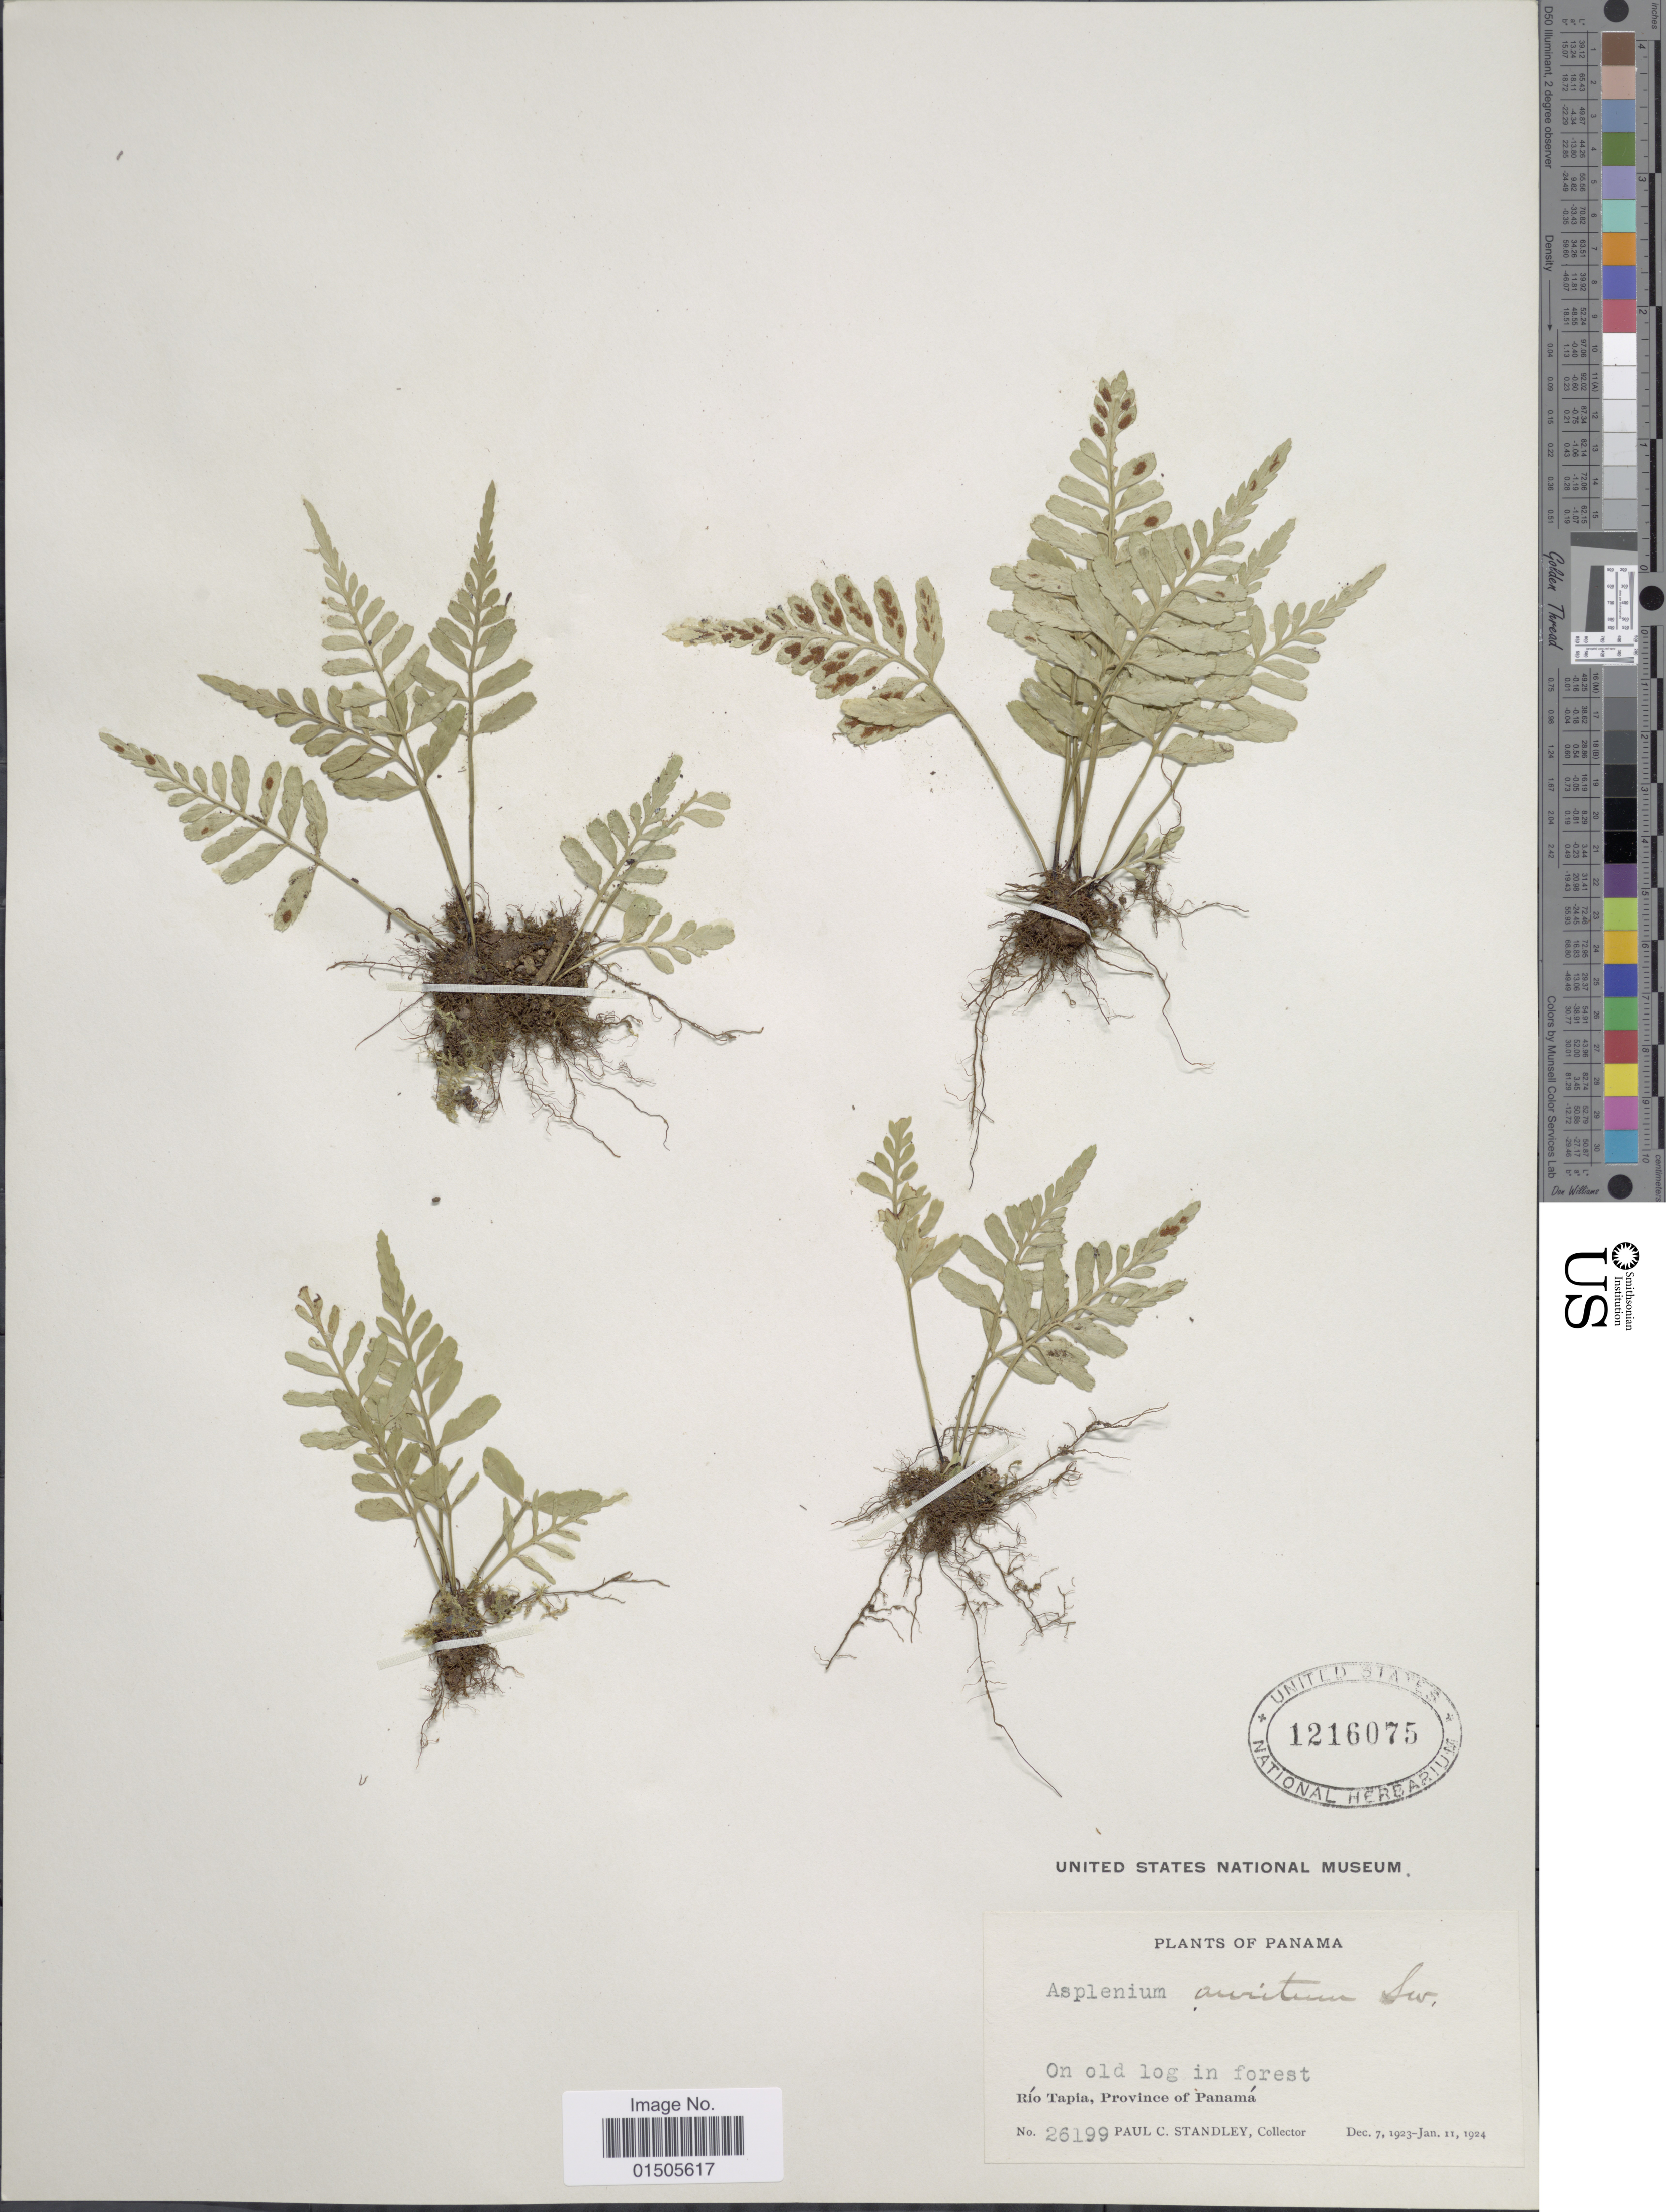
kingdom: Plantae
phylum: Tracheophyta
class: Polypodiopsida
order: Polypodiales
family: Aspleniaceae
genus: Asplenium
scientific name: Asplenium auritum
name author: Sw.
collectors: P. C. Standley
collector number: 26199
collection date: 1923-12-07/1924-01-11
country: Panama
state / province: Panamá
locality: Rio Tapia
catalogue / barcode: US 1216075